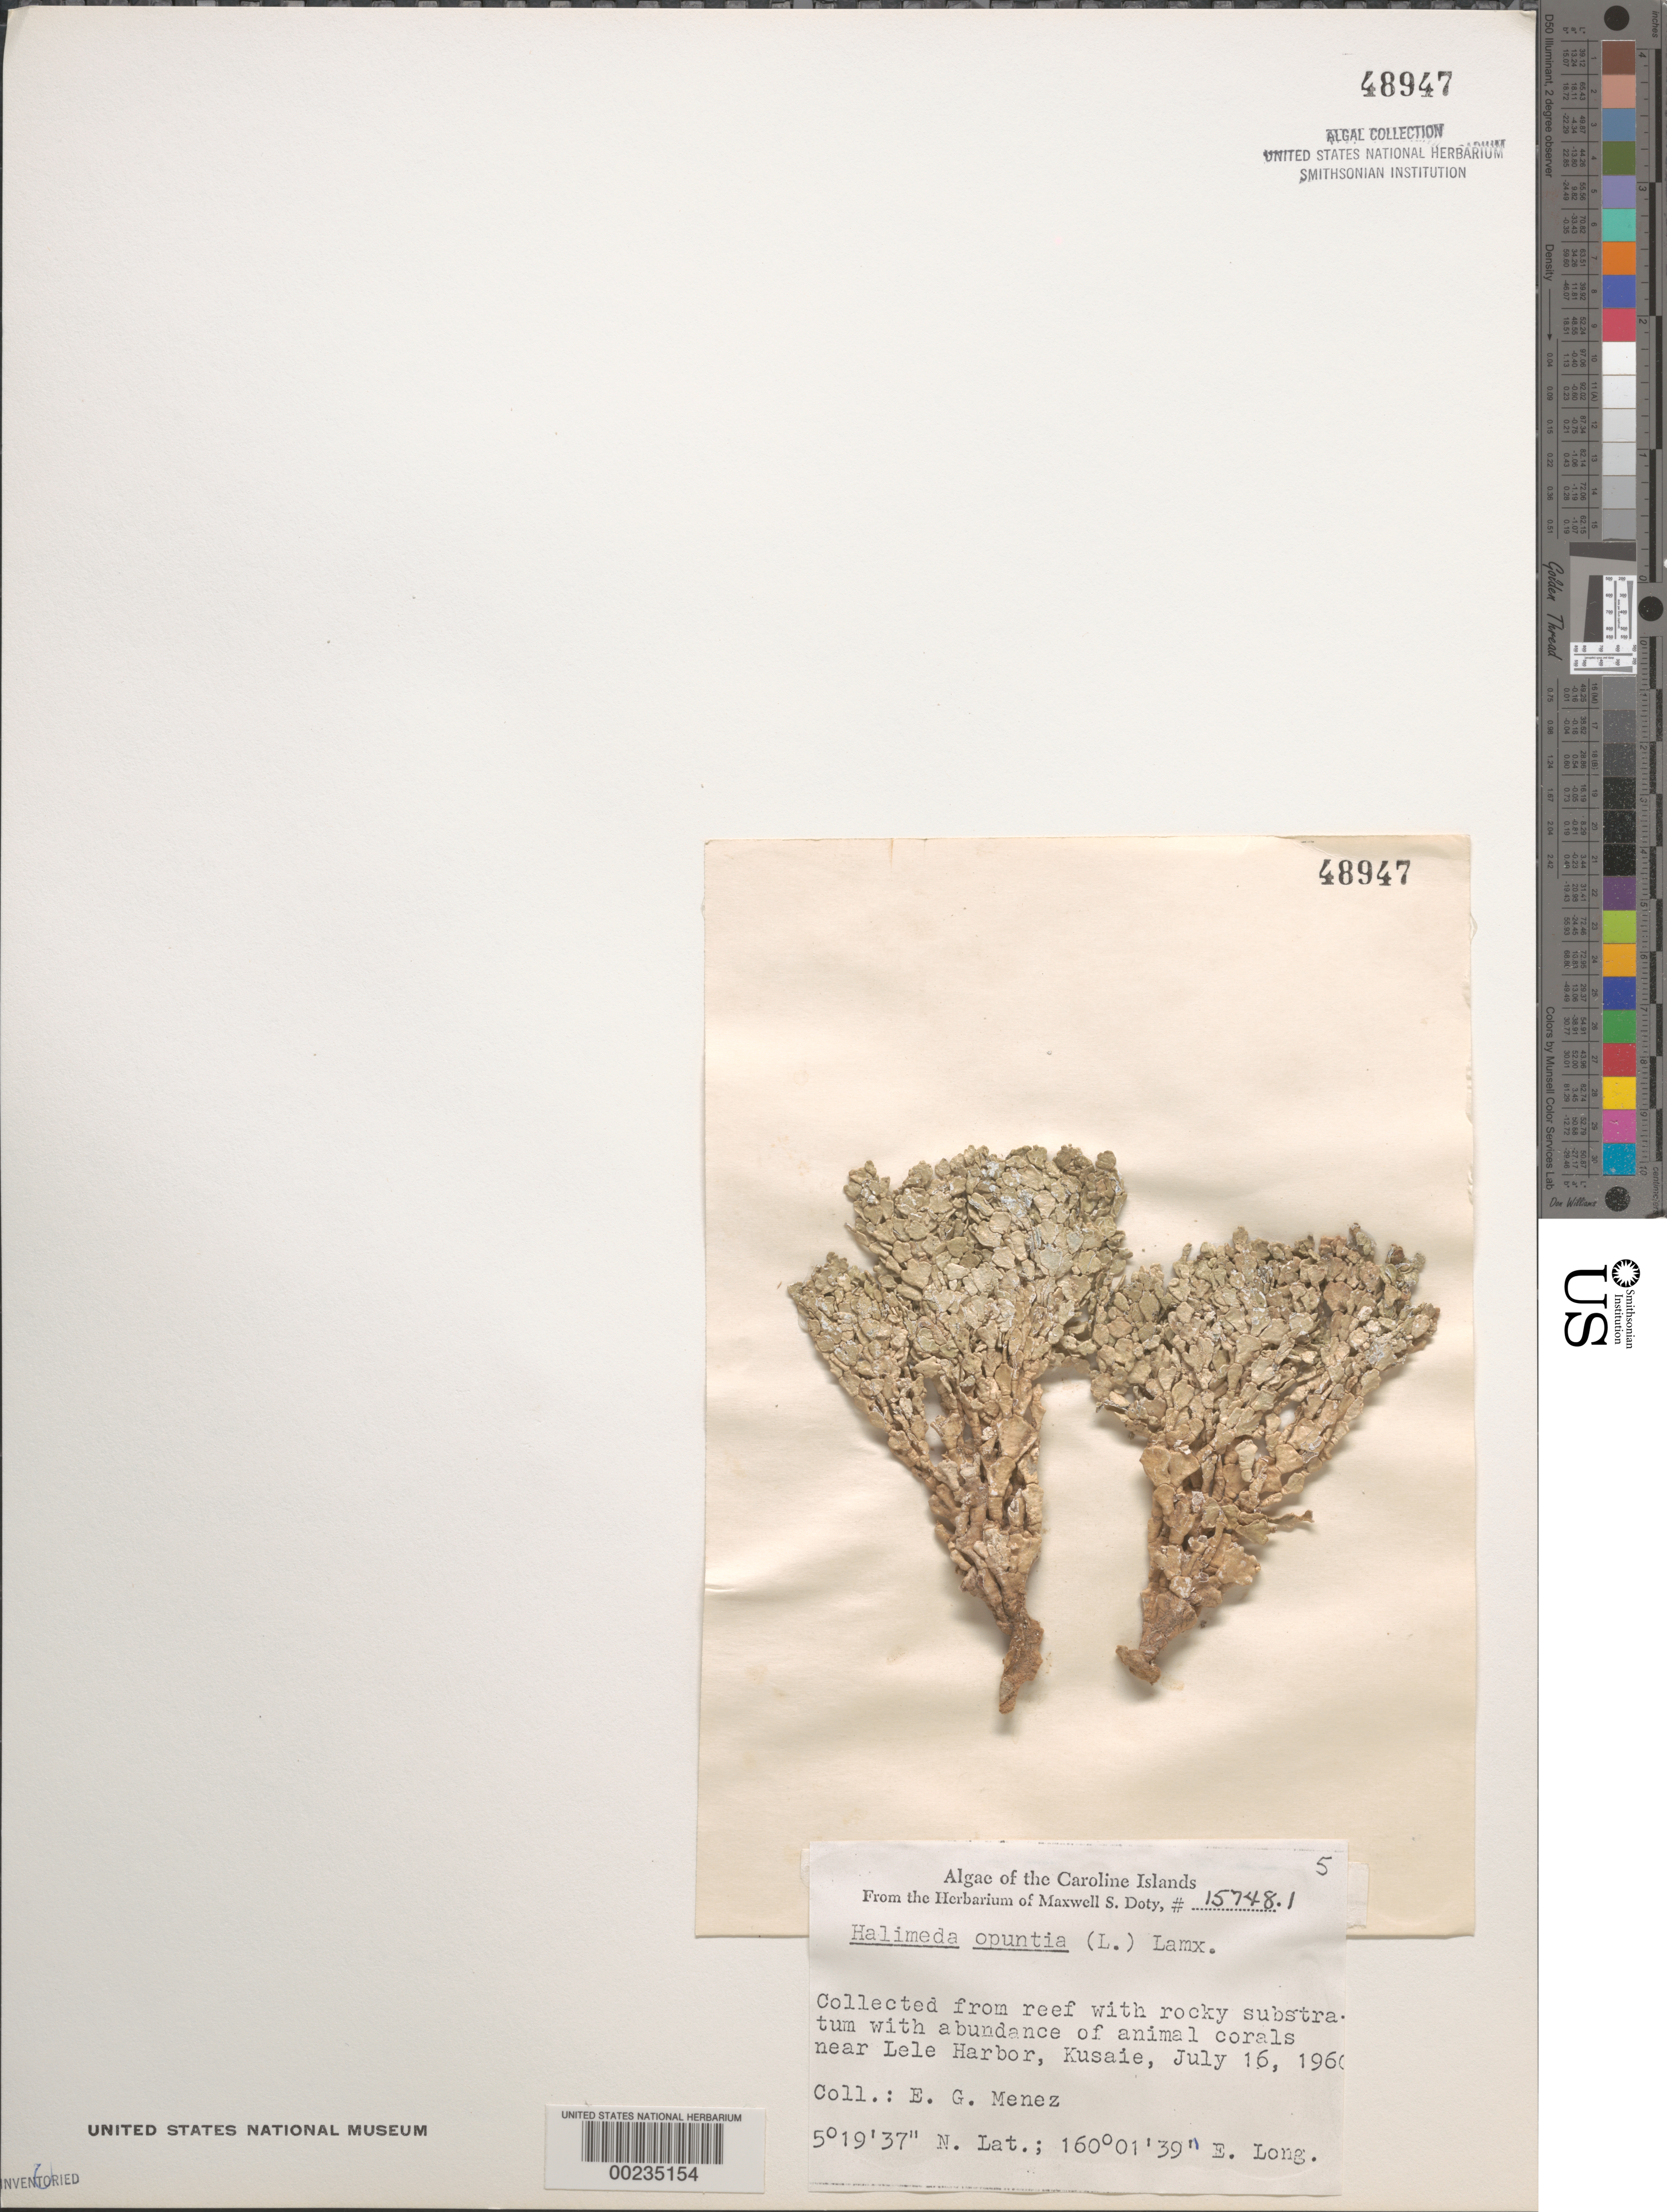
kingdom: Plantae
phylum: Chlorophyta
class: Ulvophyceae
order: Bryopsidales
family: Halimedaceae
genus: Halimeda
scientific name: Halimeda opuntia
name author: (L.) J.V.Lamouroux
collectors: Meñez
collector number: MSD 15748.1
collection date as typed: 16 Jul 1960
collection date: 1960-07-16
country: Micronesia, Federated States of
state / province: Kosrae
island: Kosrae [Kusaie]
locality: Near Lele Harbor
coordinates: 5 19' 37" N. Lat., 160 01' 39" E. Long.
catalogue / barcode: US 48947